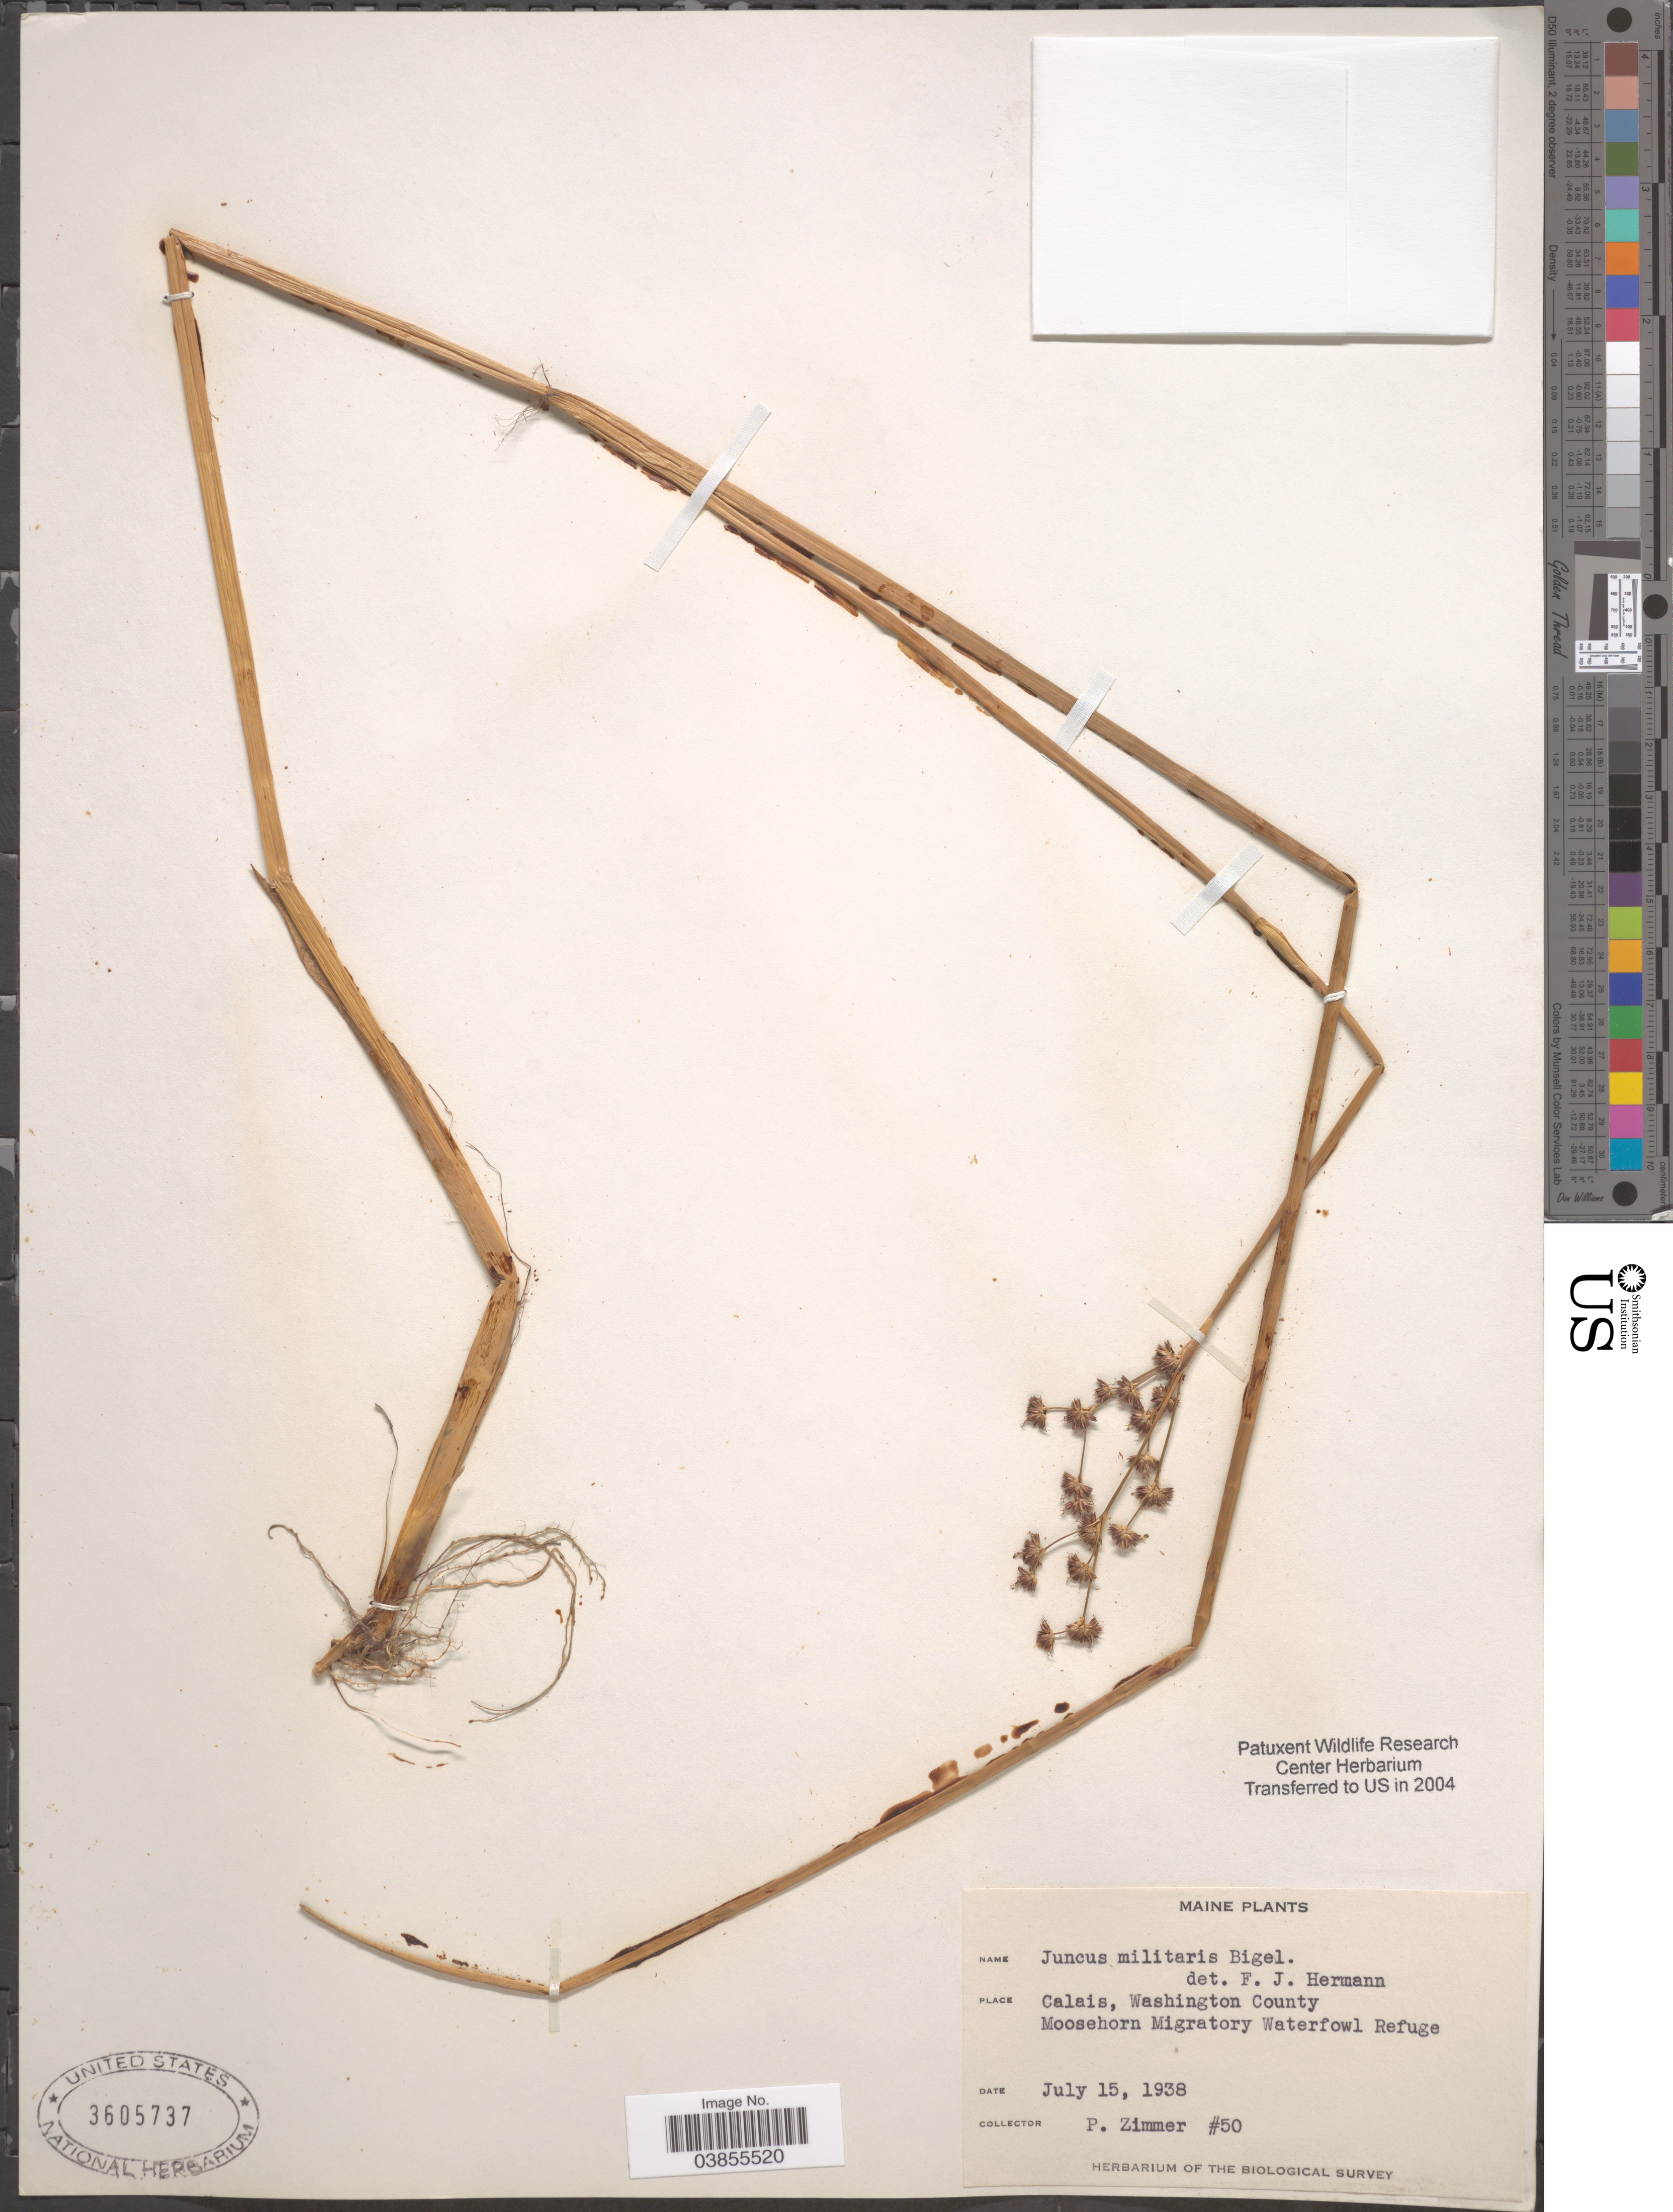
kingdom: Plantae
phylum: Tracheophyta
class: Liliopsida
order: Poales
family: Juncaceae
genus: Juncus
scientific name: Juncus militaris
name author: Bigelow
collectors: P. Zimmer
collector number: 50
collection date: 1938-07-15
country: United States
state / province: Maine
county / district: Washington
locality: Calais, Moosehorn Migratory Waterfowl Refuge.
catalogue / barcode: US 3605737